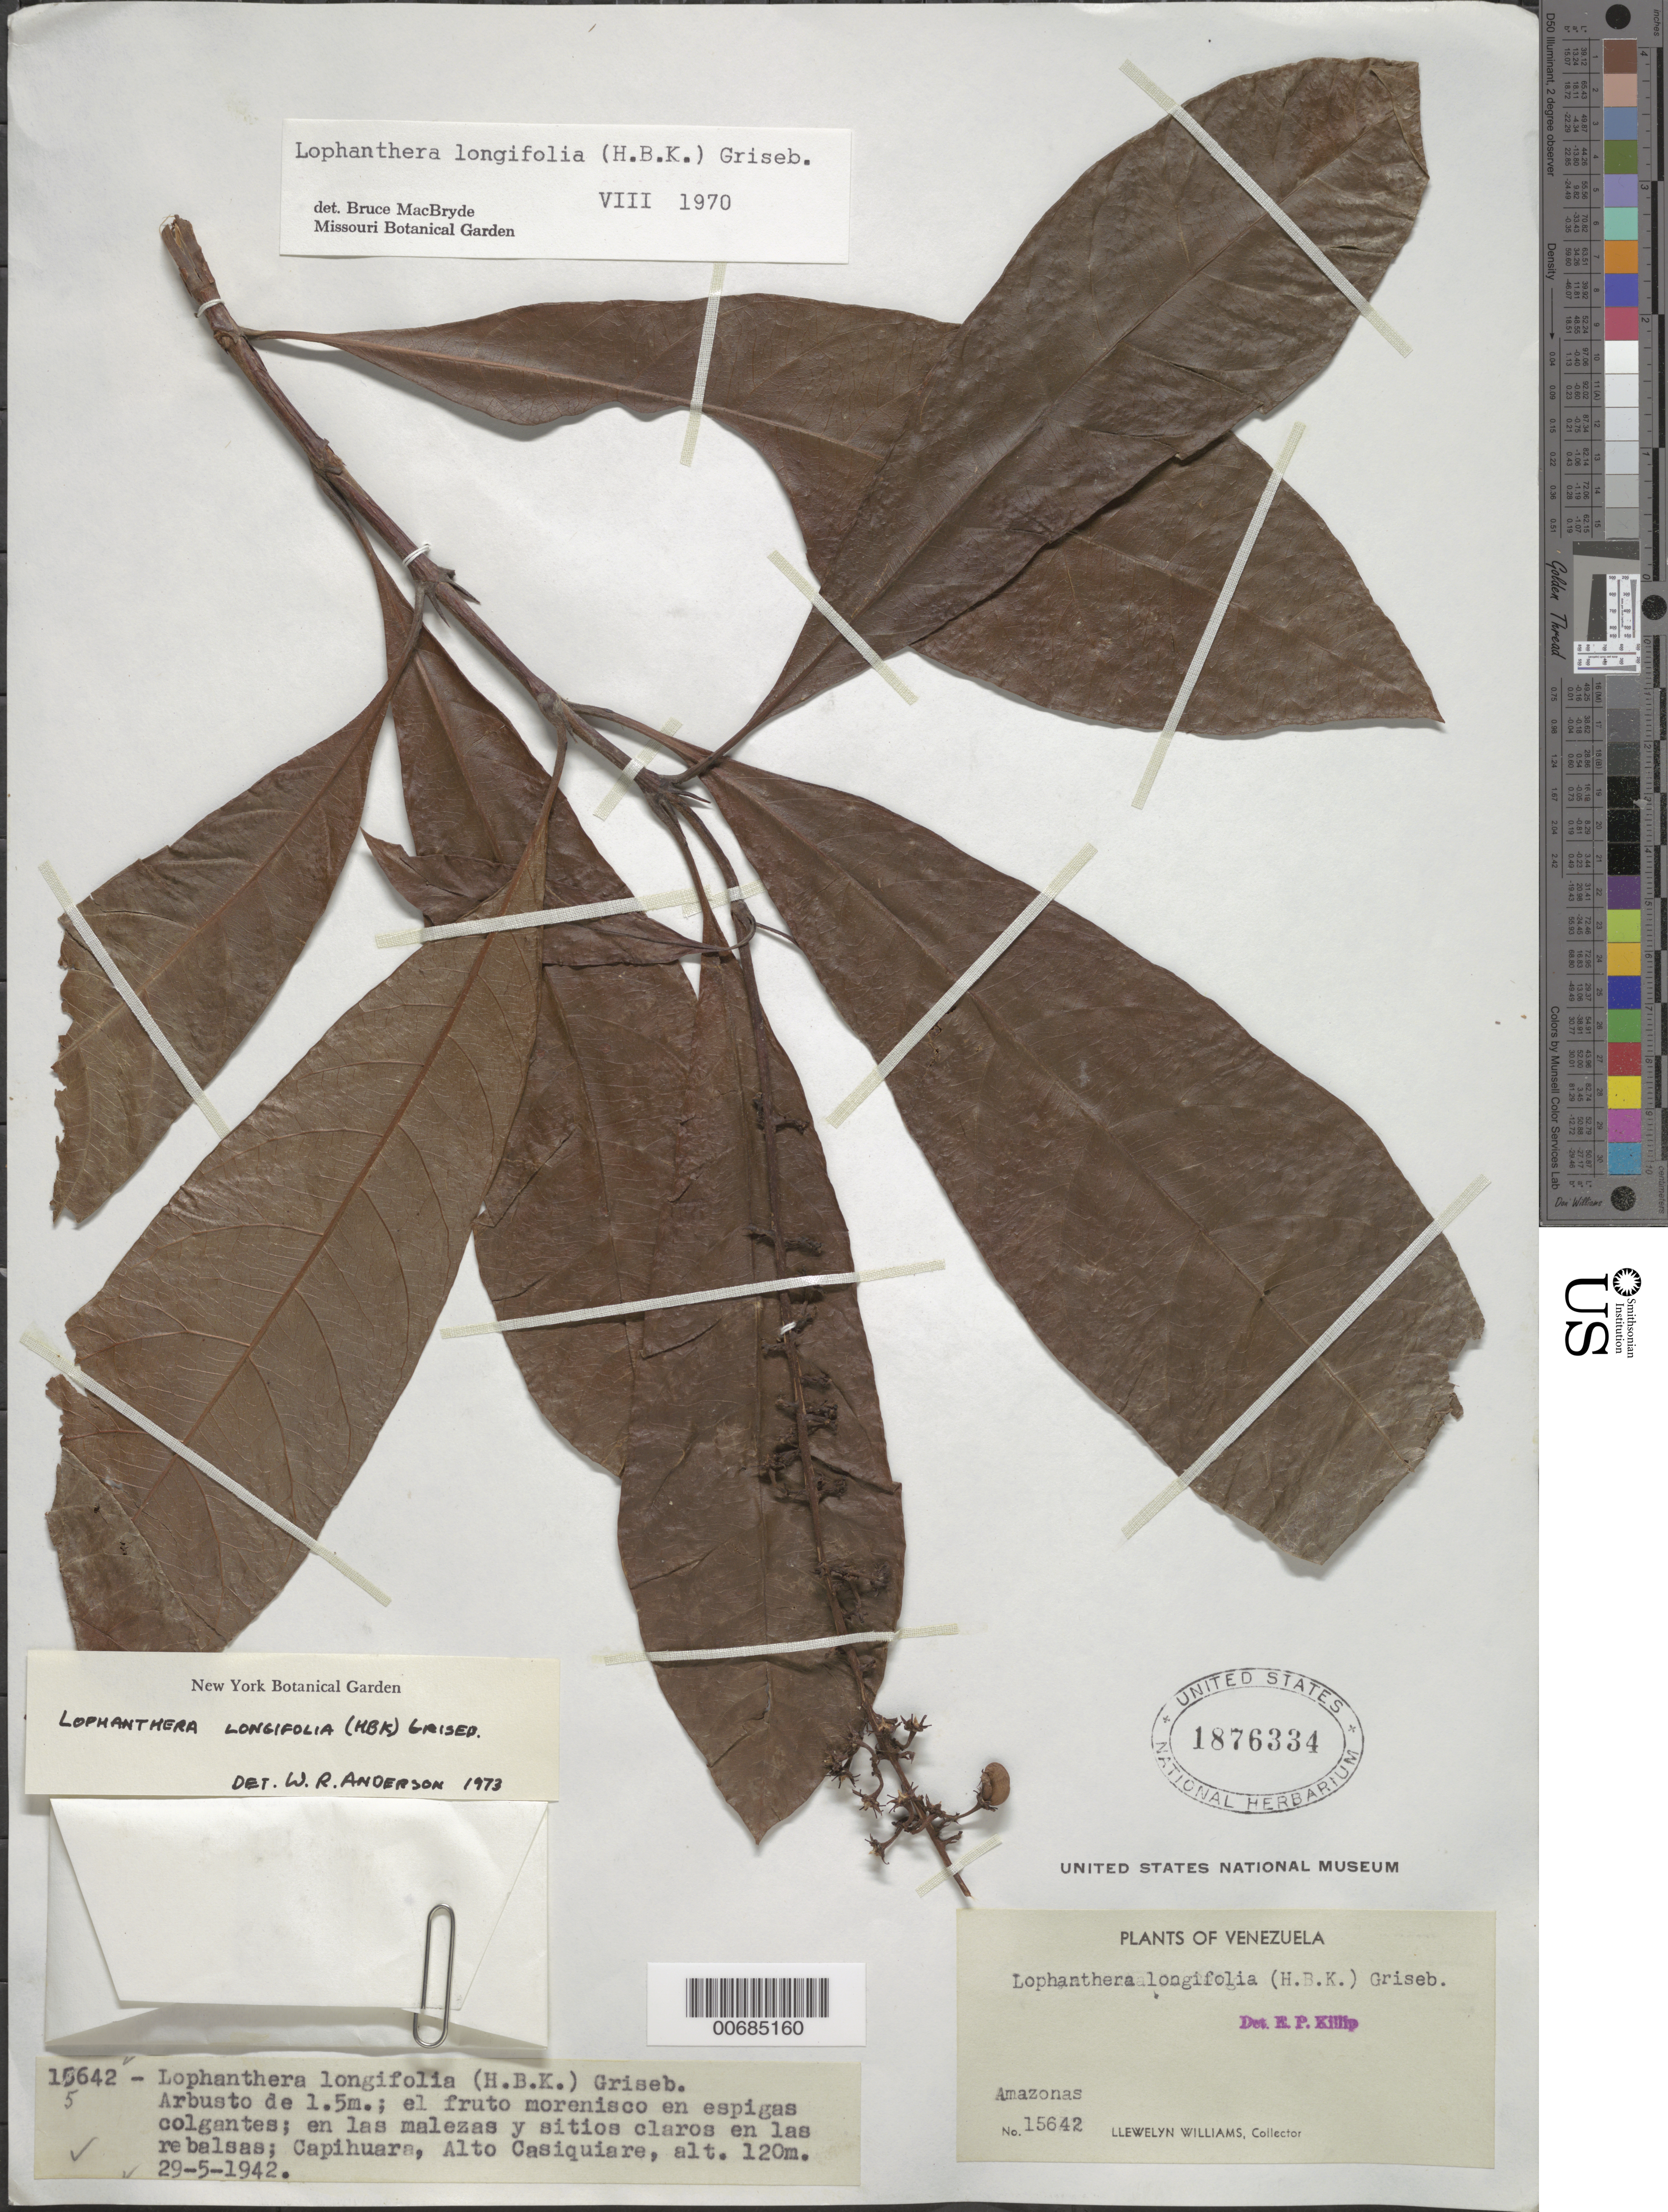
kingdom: Plantae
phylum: Tracheophyta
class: Magnoliopsida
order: Malpighiales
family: Malpighiaceae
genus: Lophanthera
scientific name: Lophanthera longifolia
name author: (Kunth) Griseb.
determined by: Anderson, W. R., (MICH), University of Michigan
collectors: Ll. Williams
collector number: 15642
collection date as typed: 29-May-42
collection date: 1942-05-29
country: Venezuela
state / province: Amazonas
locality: Capihuara, Alto Casiquiare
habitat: Malezas y sitios claros en las rebalsas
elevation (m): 120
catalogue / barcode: US 1876334